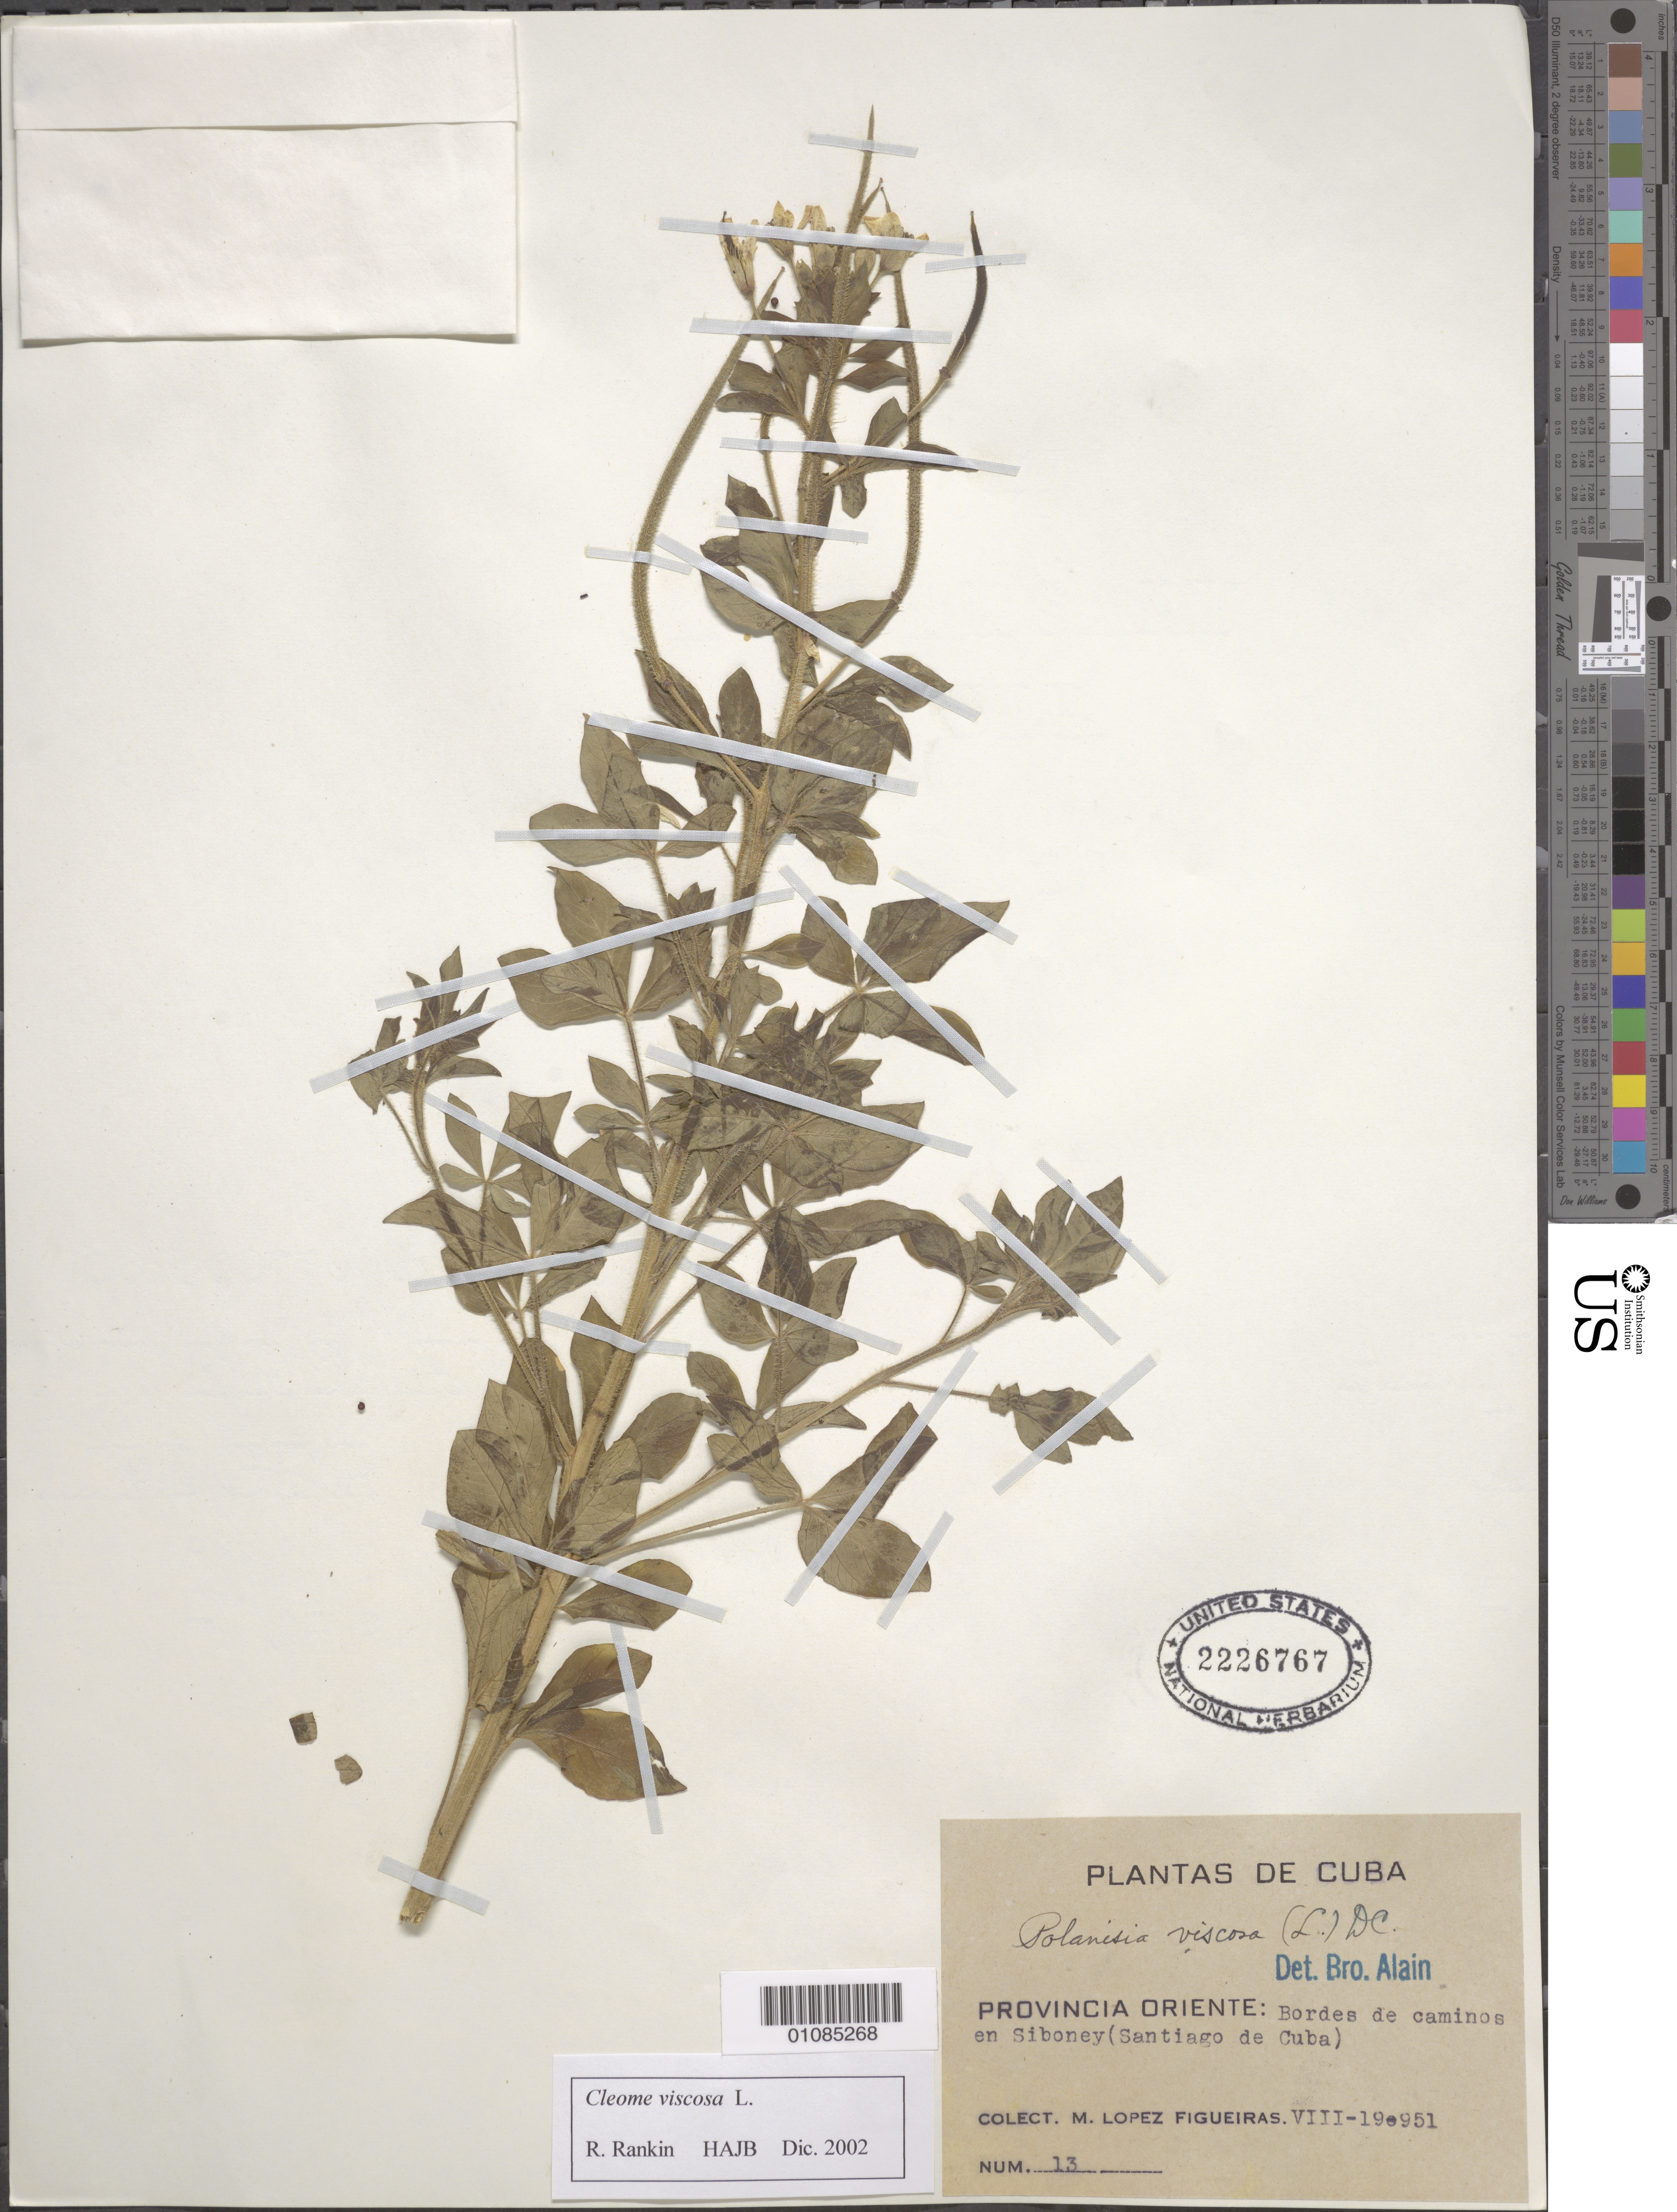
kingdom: Plantae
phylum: Tracheophyta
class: Magnoliopsida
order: Brassicales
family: Cleomaceae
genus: Arivela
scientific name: Arivela viscosa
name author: (L.) Raf.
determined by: Strong, M. T., (US), Smithsonian Institution - National Museum of Natural History (UNITED STATES)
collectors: M. López Figueiras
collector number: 13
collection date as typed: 19 Aug 1951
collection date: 1951-08-19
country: Cuba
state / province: Santiago de Cuba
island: Cuba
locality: Provincia Oriente: Bordes de caminos en Siboney (Santiago de Cuba)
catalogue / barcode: US 2226767